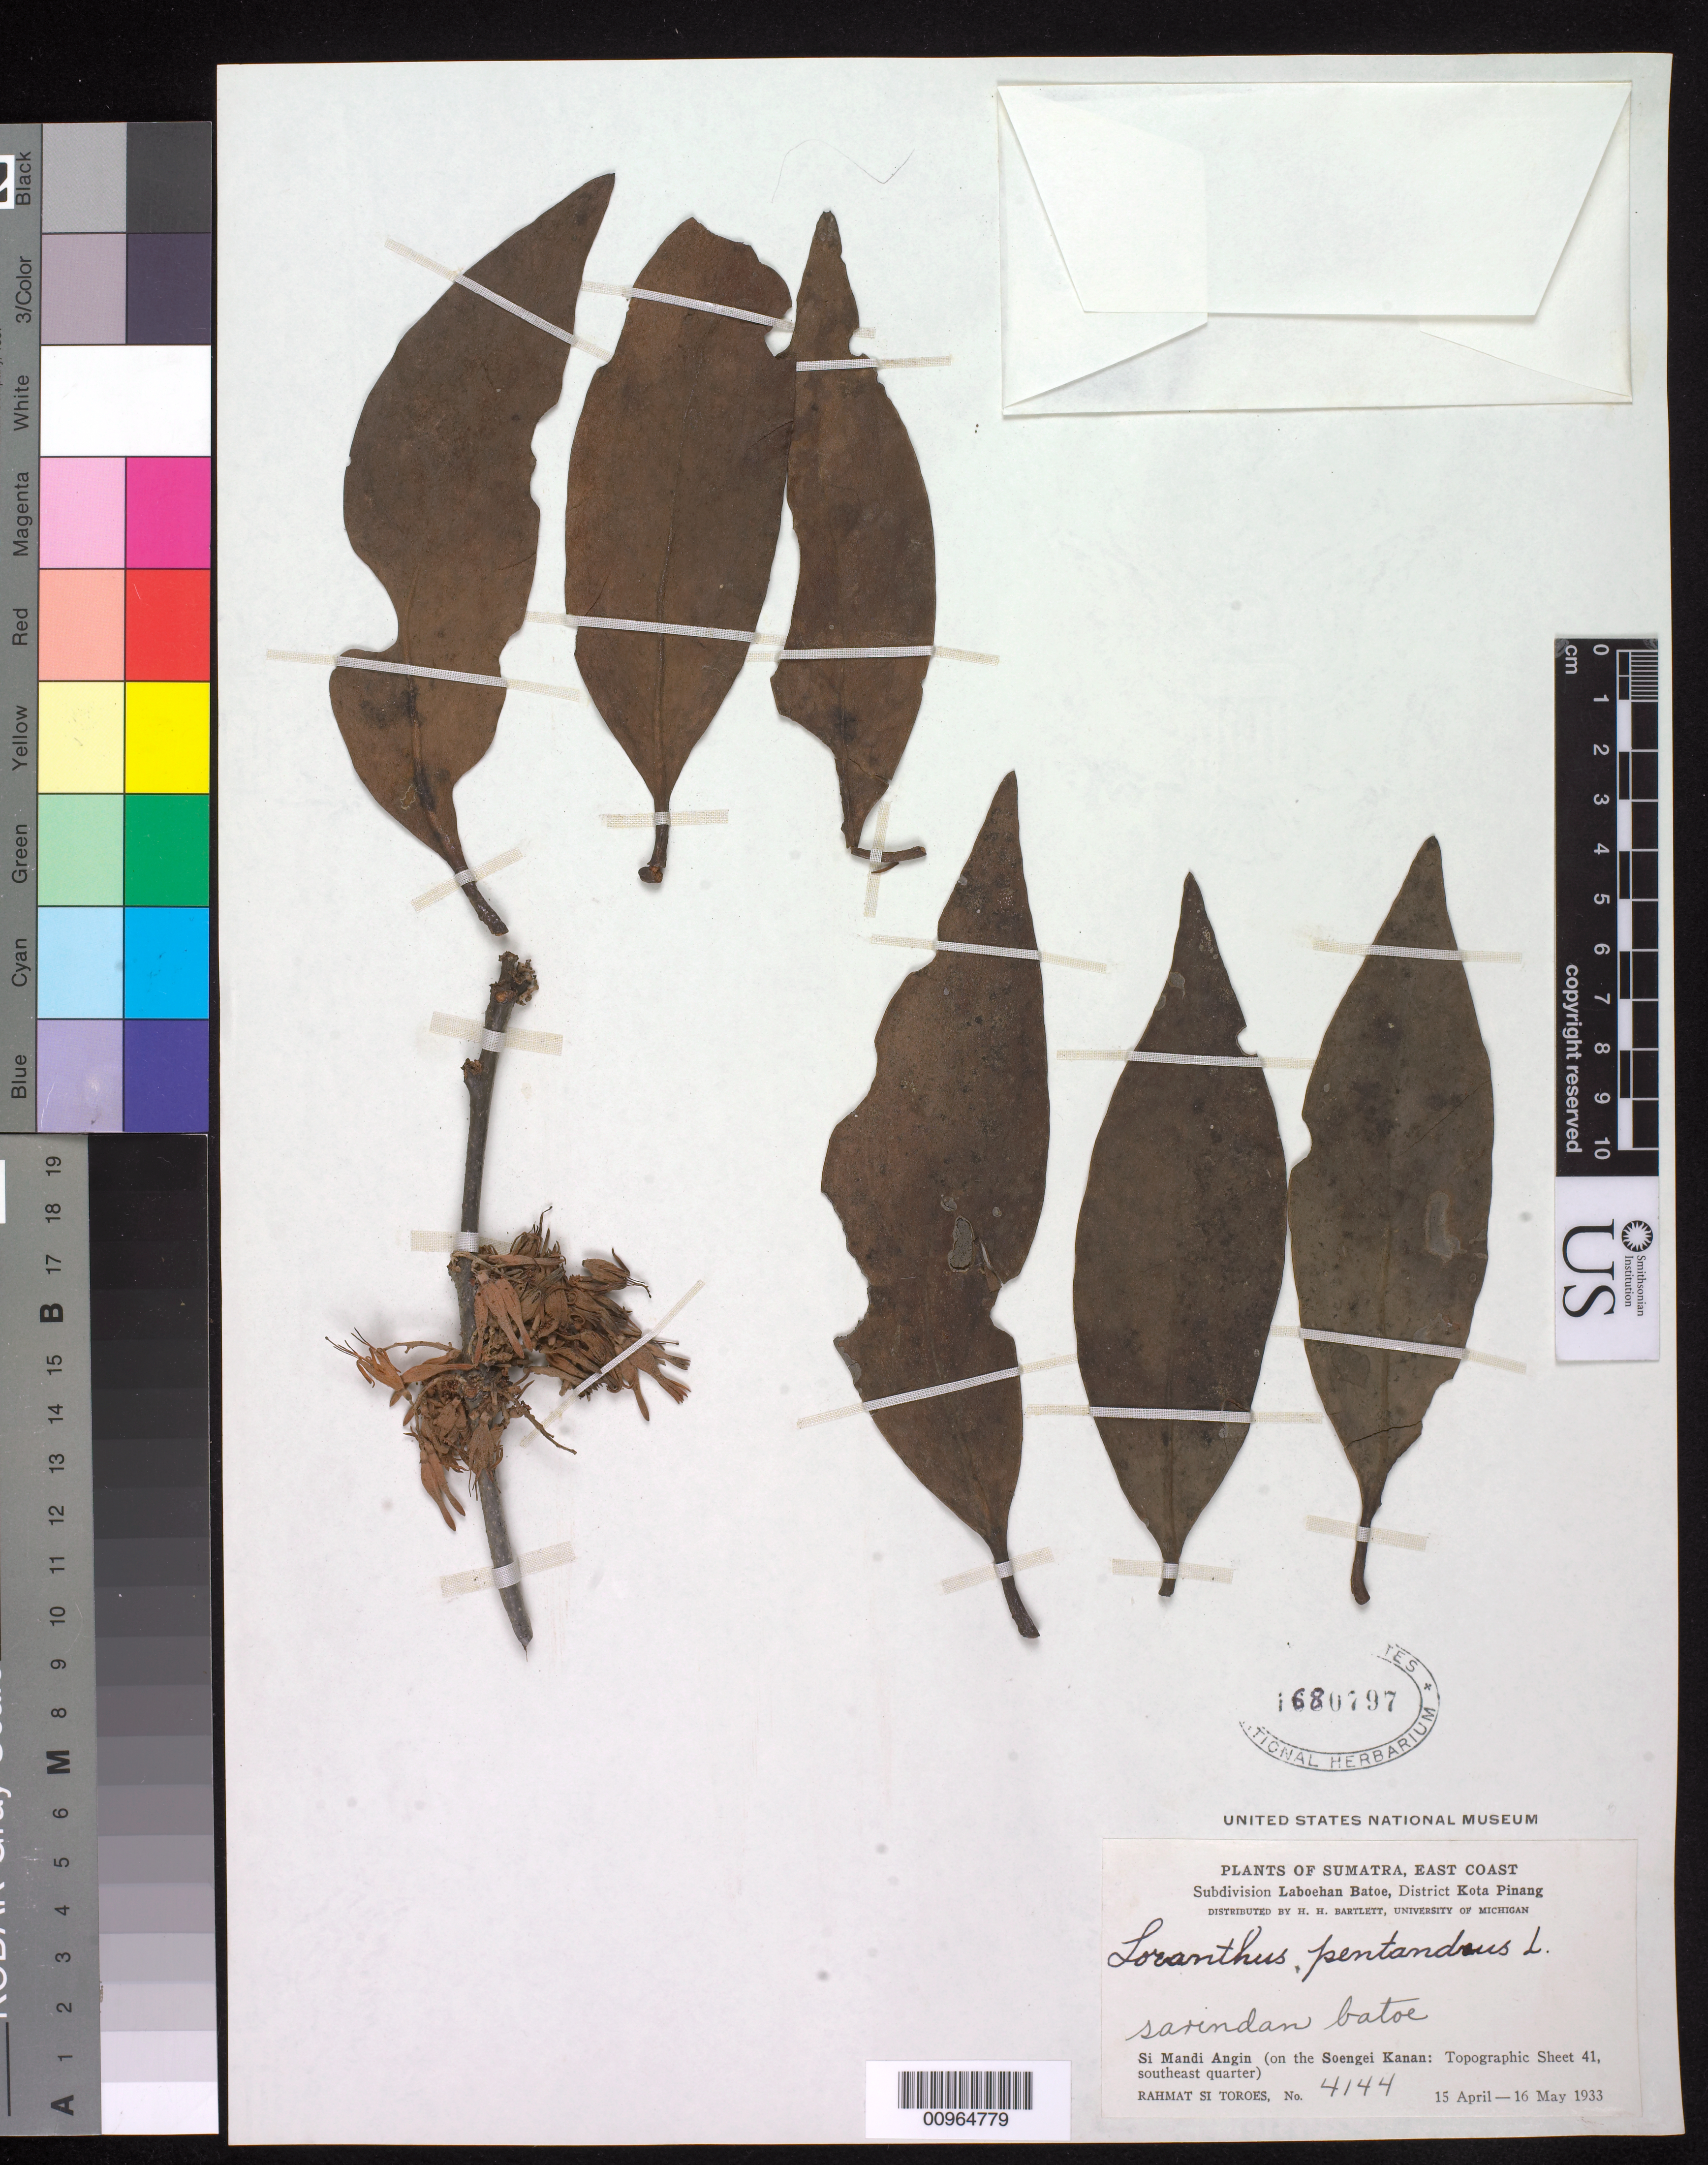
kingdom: Plantae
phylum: Tracheophyta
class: Magnoliopsida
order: Santalales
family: Loranthaceae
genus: Loranthus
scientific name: Loranthus pentandrus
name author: L.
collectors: Rahmat Si Boeea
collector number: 4144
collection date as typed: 15 Apr 1933 to 16 May 1933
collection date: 1933-04-15/1933-05-16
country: Indonesia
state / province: Sumatra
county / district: North Sumatra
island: Sumatra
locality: Subdivision Laboehan Batoe, District Kota Pinang; Si Mandi Angin (on the Soengei Kanan: Topographic Sheet 41, southeast quarter)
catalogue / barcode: US 1680797